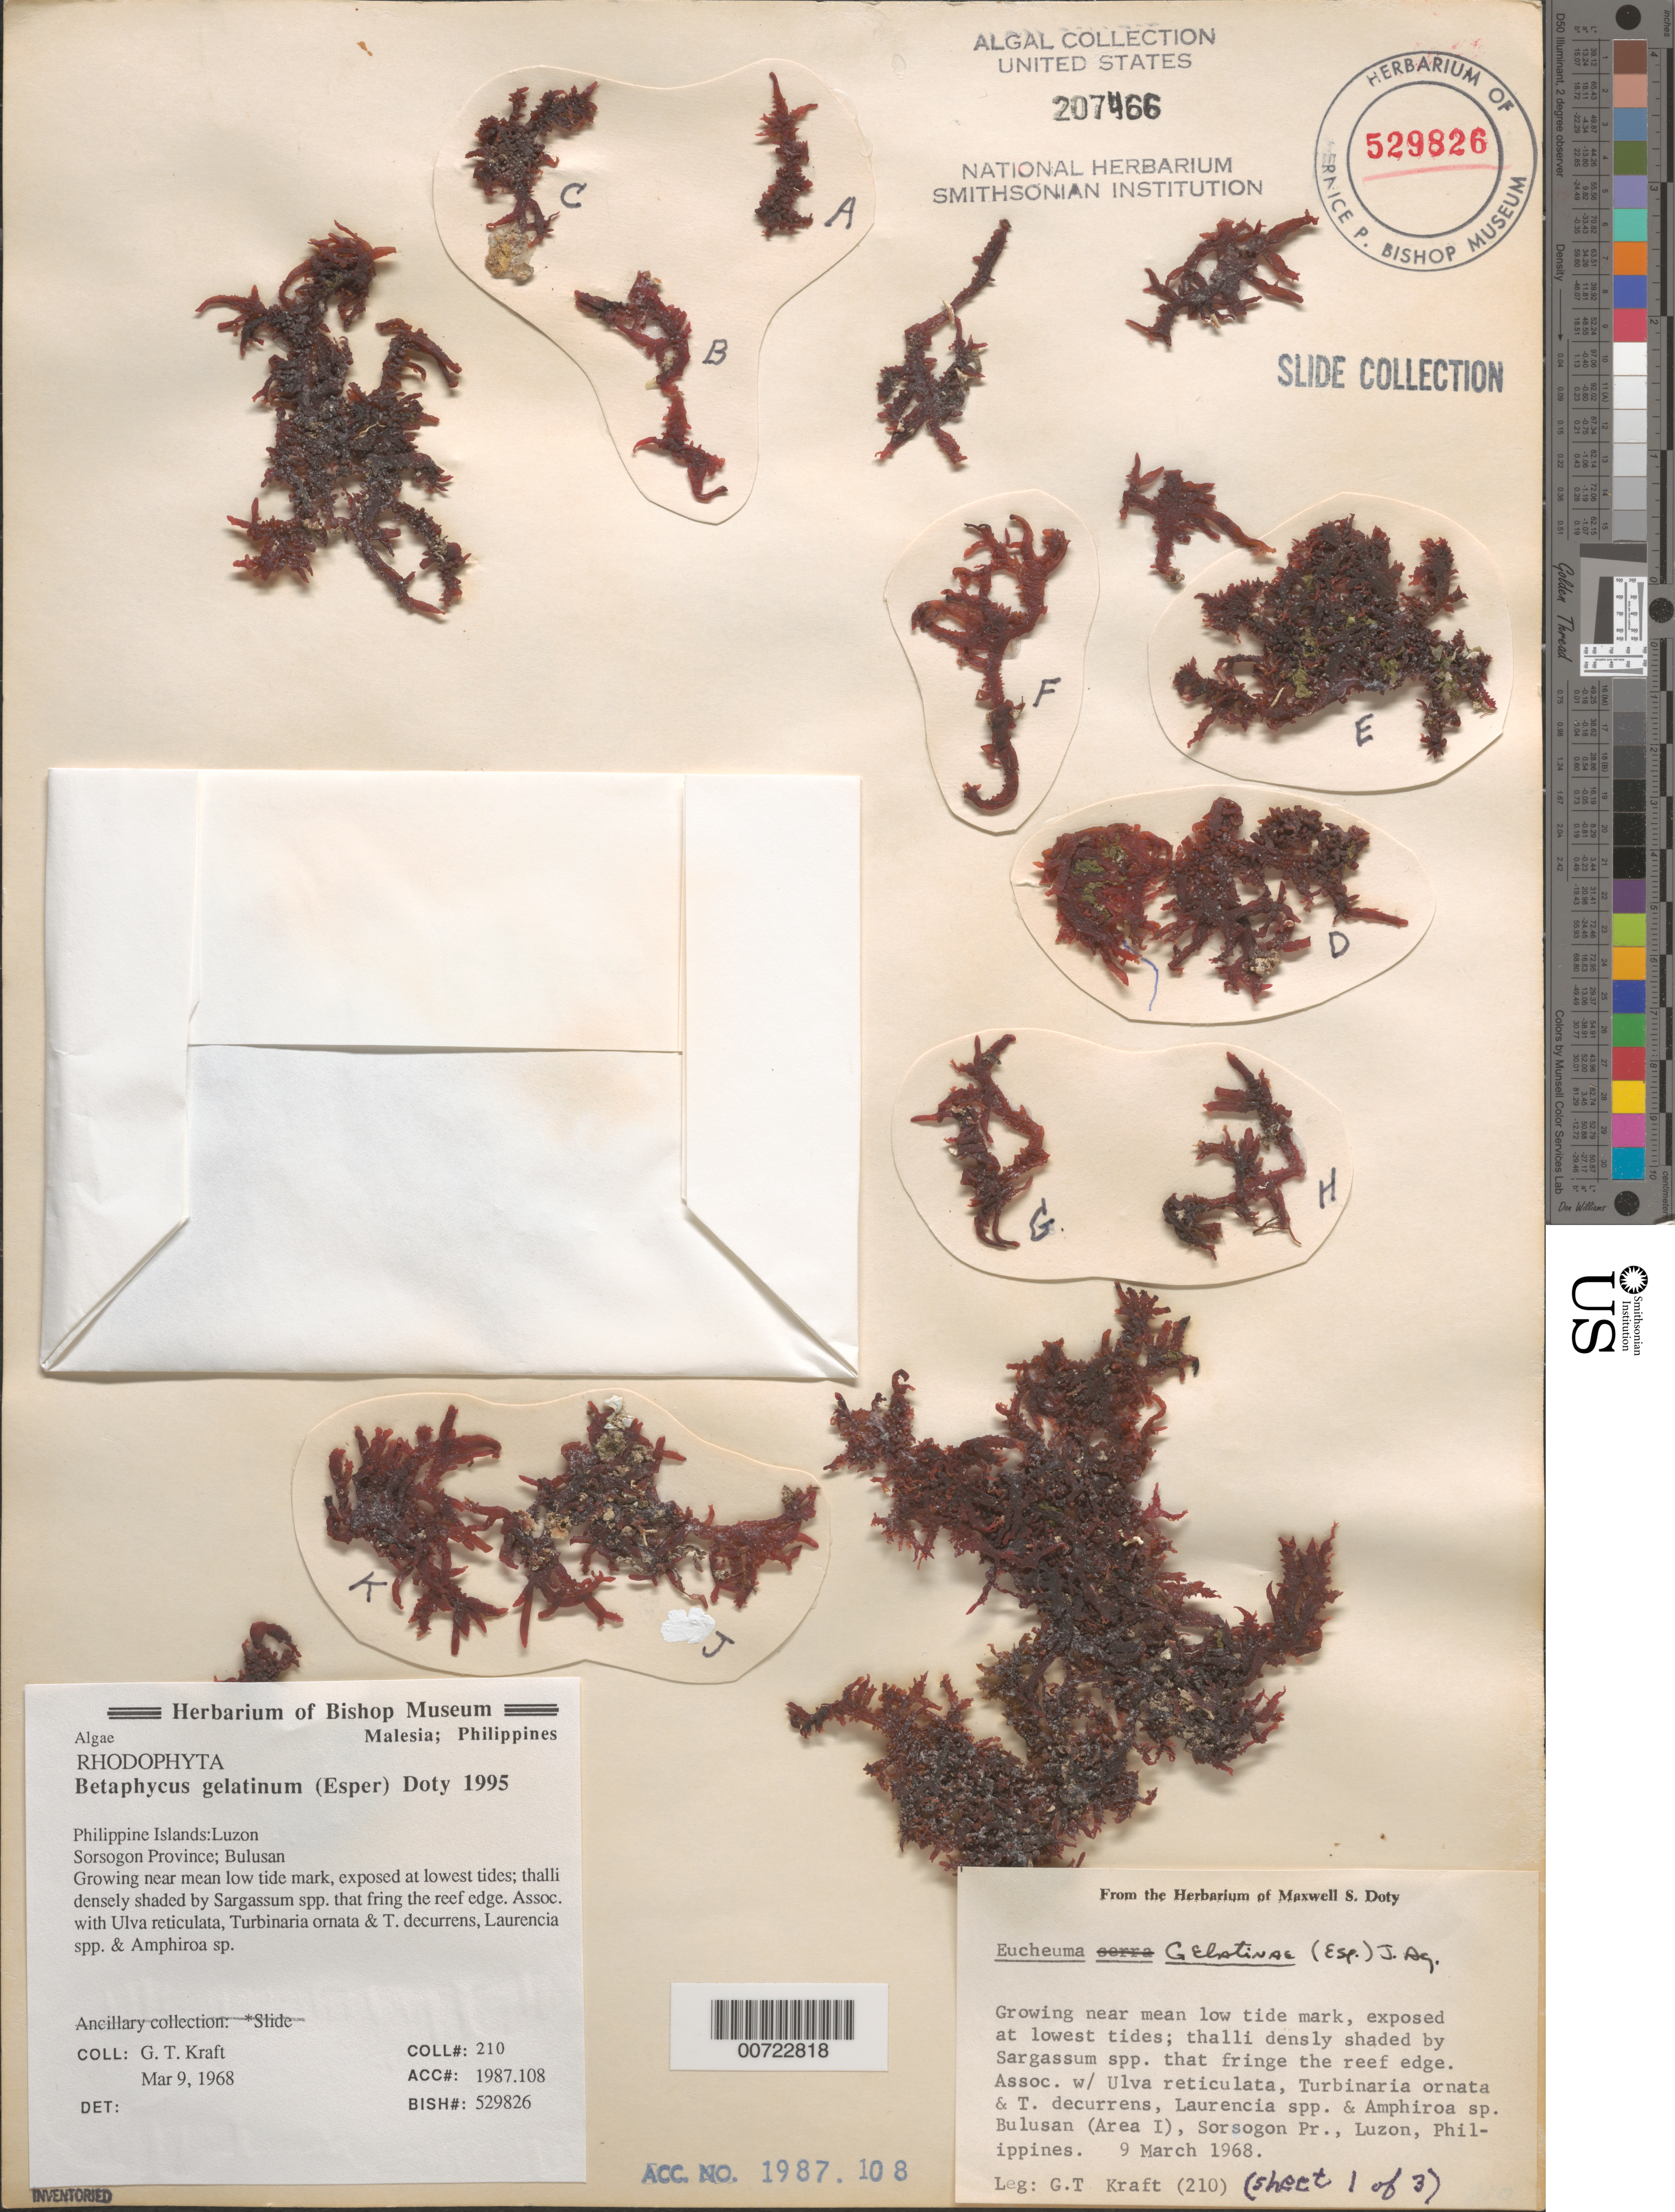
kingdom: Plantae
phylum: Rhodophyta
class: Florideophyceae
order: Gigartinales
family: Solieriaceae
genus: Betaphycus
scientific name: Betaphycus gelatinus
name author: (Esper) Doty ex P.C. Silva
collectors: G. T. Kraft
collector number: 210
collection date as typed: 09 Mar 1968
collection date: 1968-03-09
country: Philippines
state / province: Bicol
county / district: Sorsogon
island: Luzon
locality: Bulusan, Area I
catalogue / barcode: US 207466